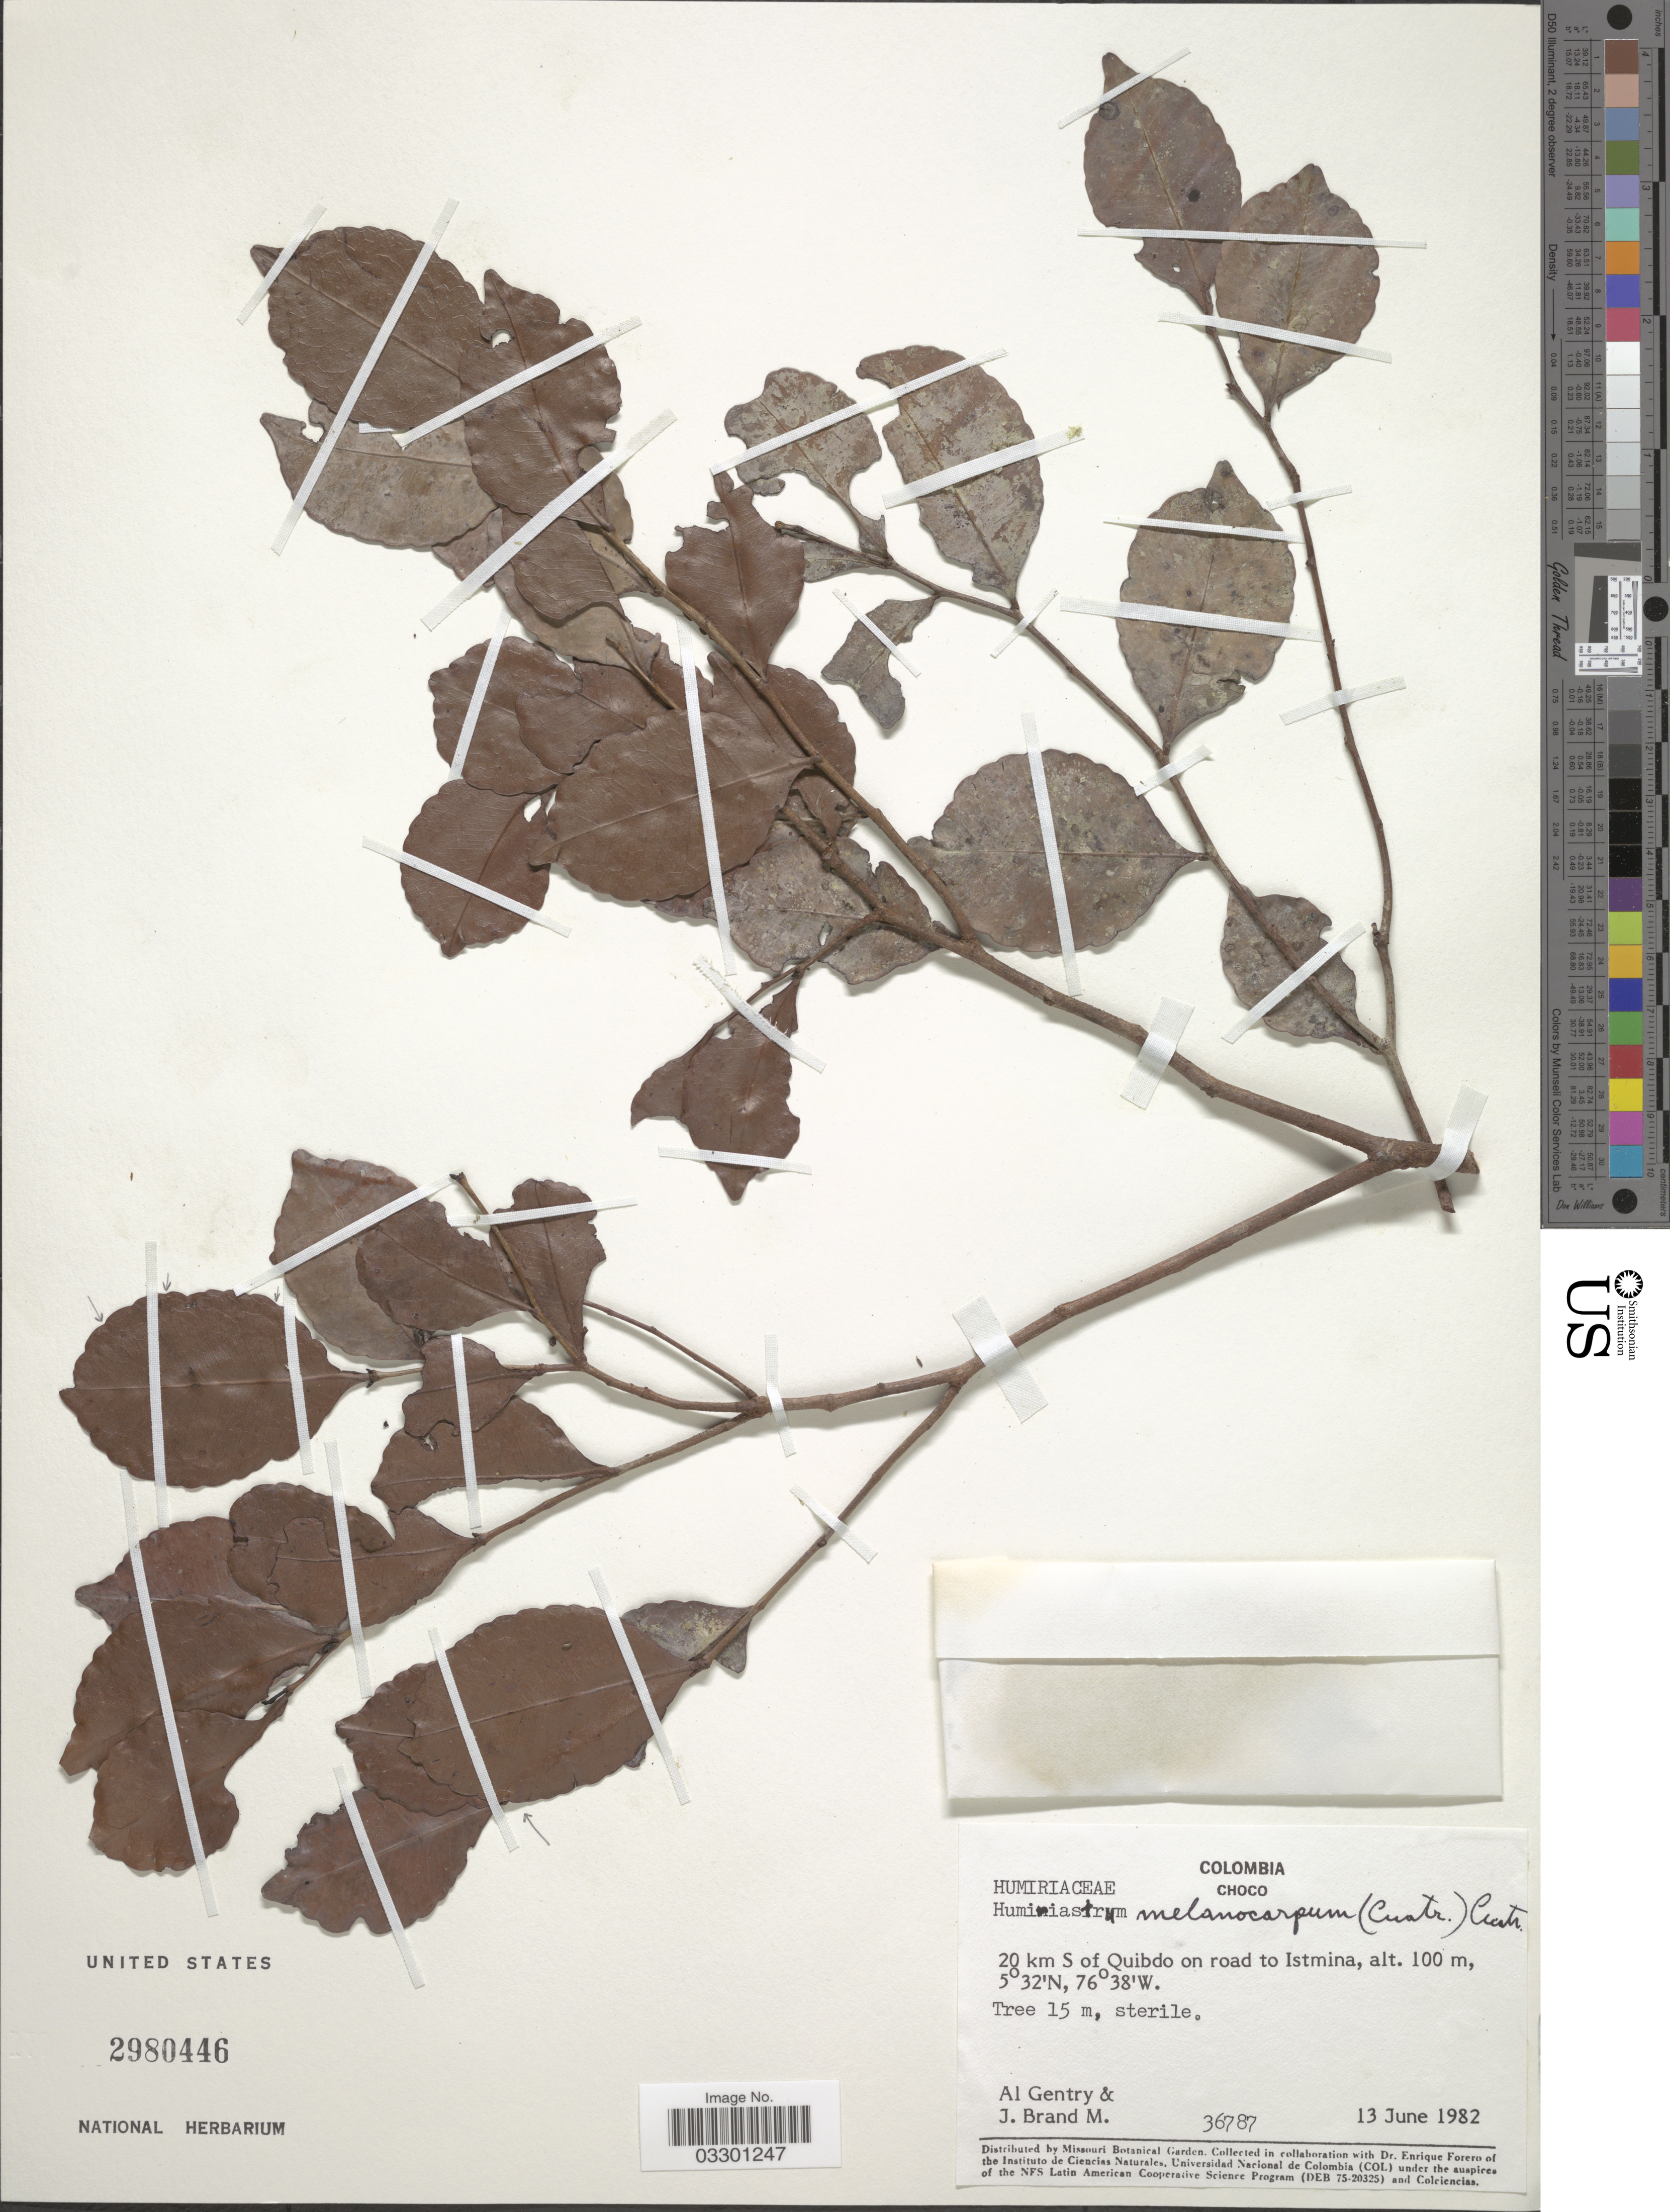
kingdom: Plantae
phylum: Tracheophyta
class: Magnoliopsida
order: Malpighiales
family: Humiriaceae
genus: Humiriastrum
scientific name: Humiriastrum melanocarpum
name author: (Cuatrec.) Cuatrec.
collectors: A. H. Gentry & J. Brand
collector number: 36787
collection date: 1982-06-13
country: Colombia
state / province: Chocó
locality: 20 km S of Quibdo on road to Istmina.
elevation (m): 100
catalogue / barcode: US 2980446